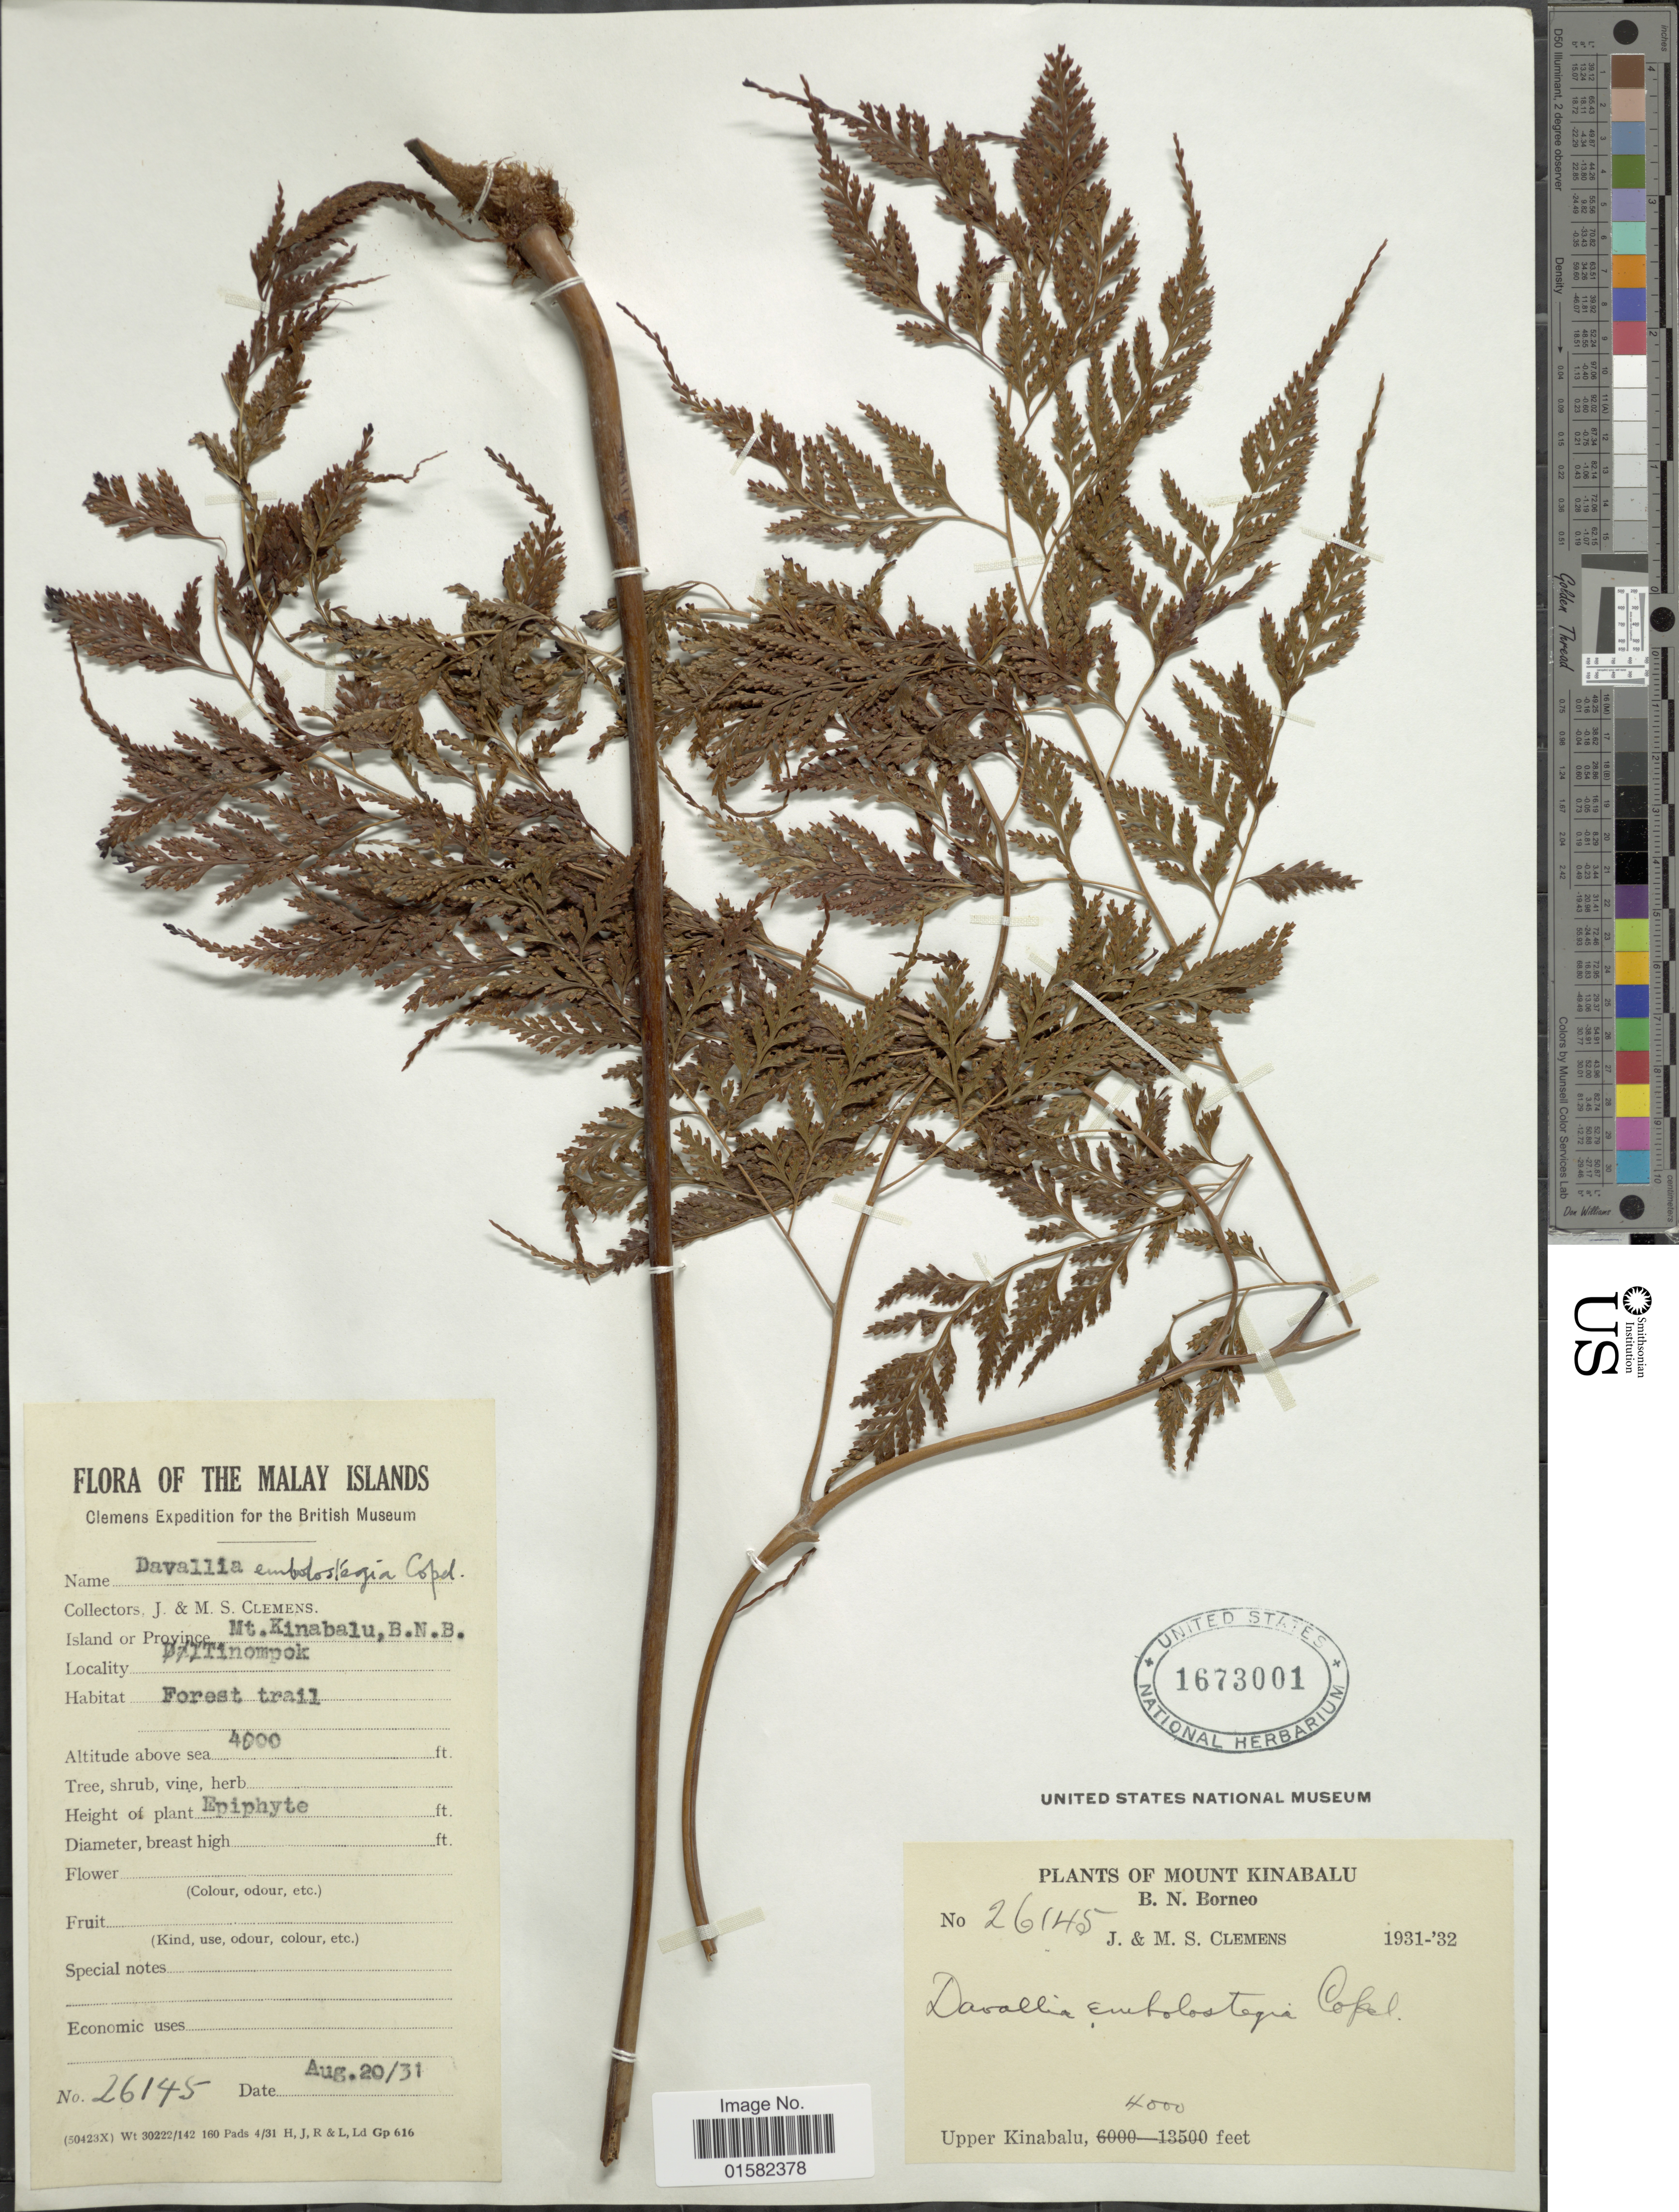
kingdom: Plantae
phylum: Tracheophyta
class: Polypodiopsida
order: Polypodiales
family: Davalliaceae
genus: Wibelia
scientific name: Wibelia embolostegia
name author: (Colla) M. Kato & Tsutsumi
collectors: J. Clemens & M. S. Clemens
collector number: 26145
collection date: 1931-08-20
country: Malaysia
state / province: Sabah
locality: Mount Kinabalu, B.N. Borneo, Upper Kinabalu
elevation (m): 1219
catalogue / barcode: US 1673001